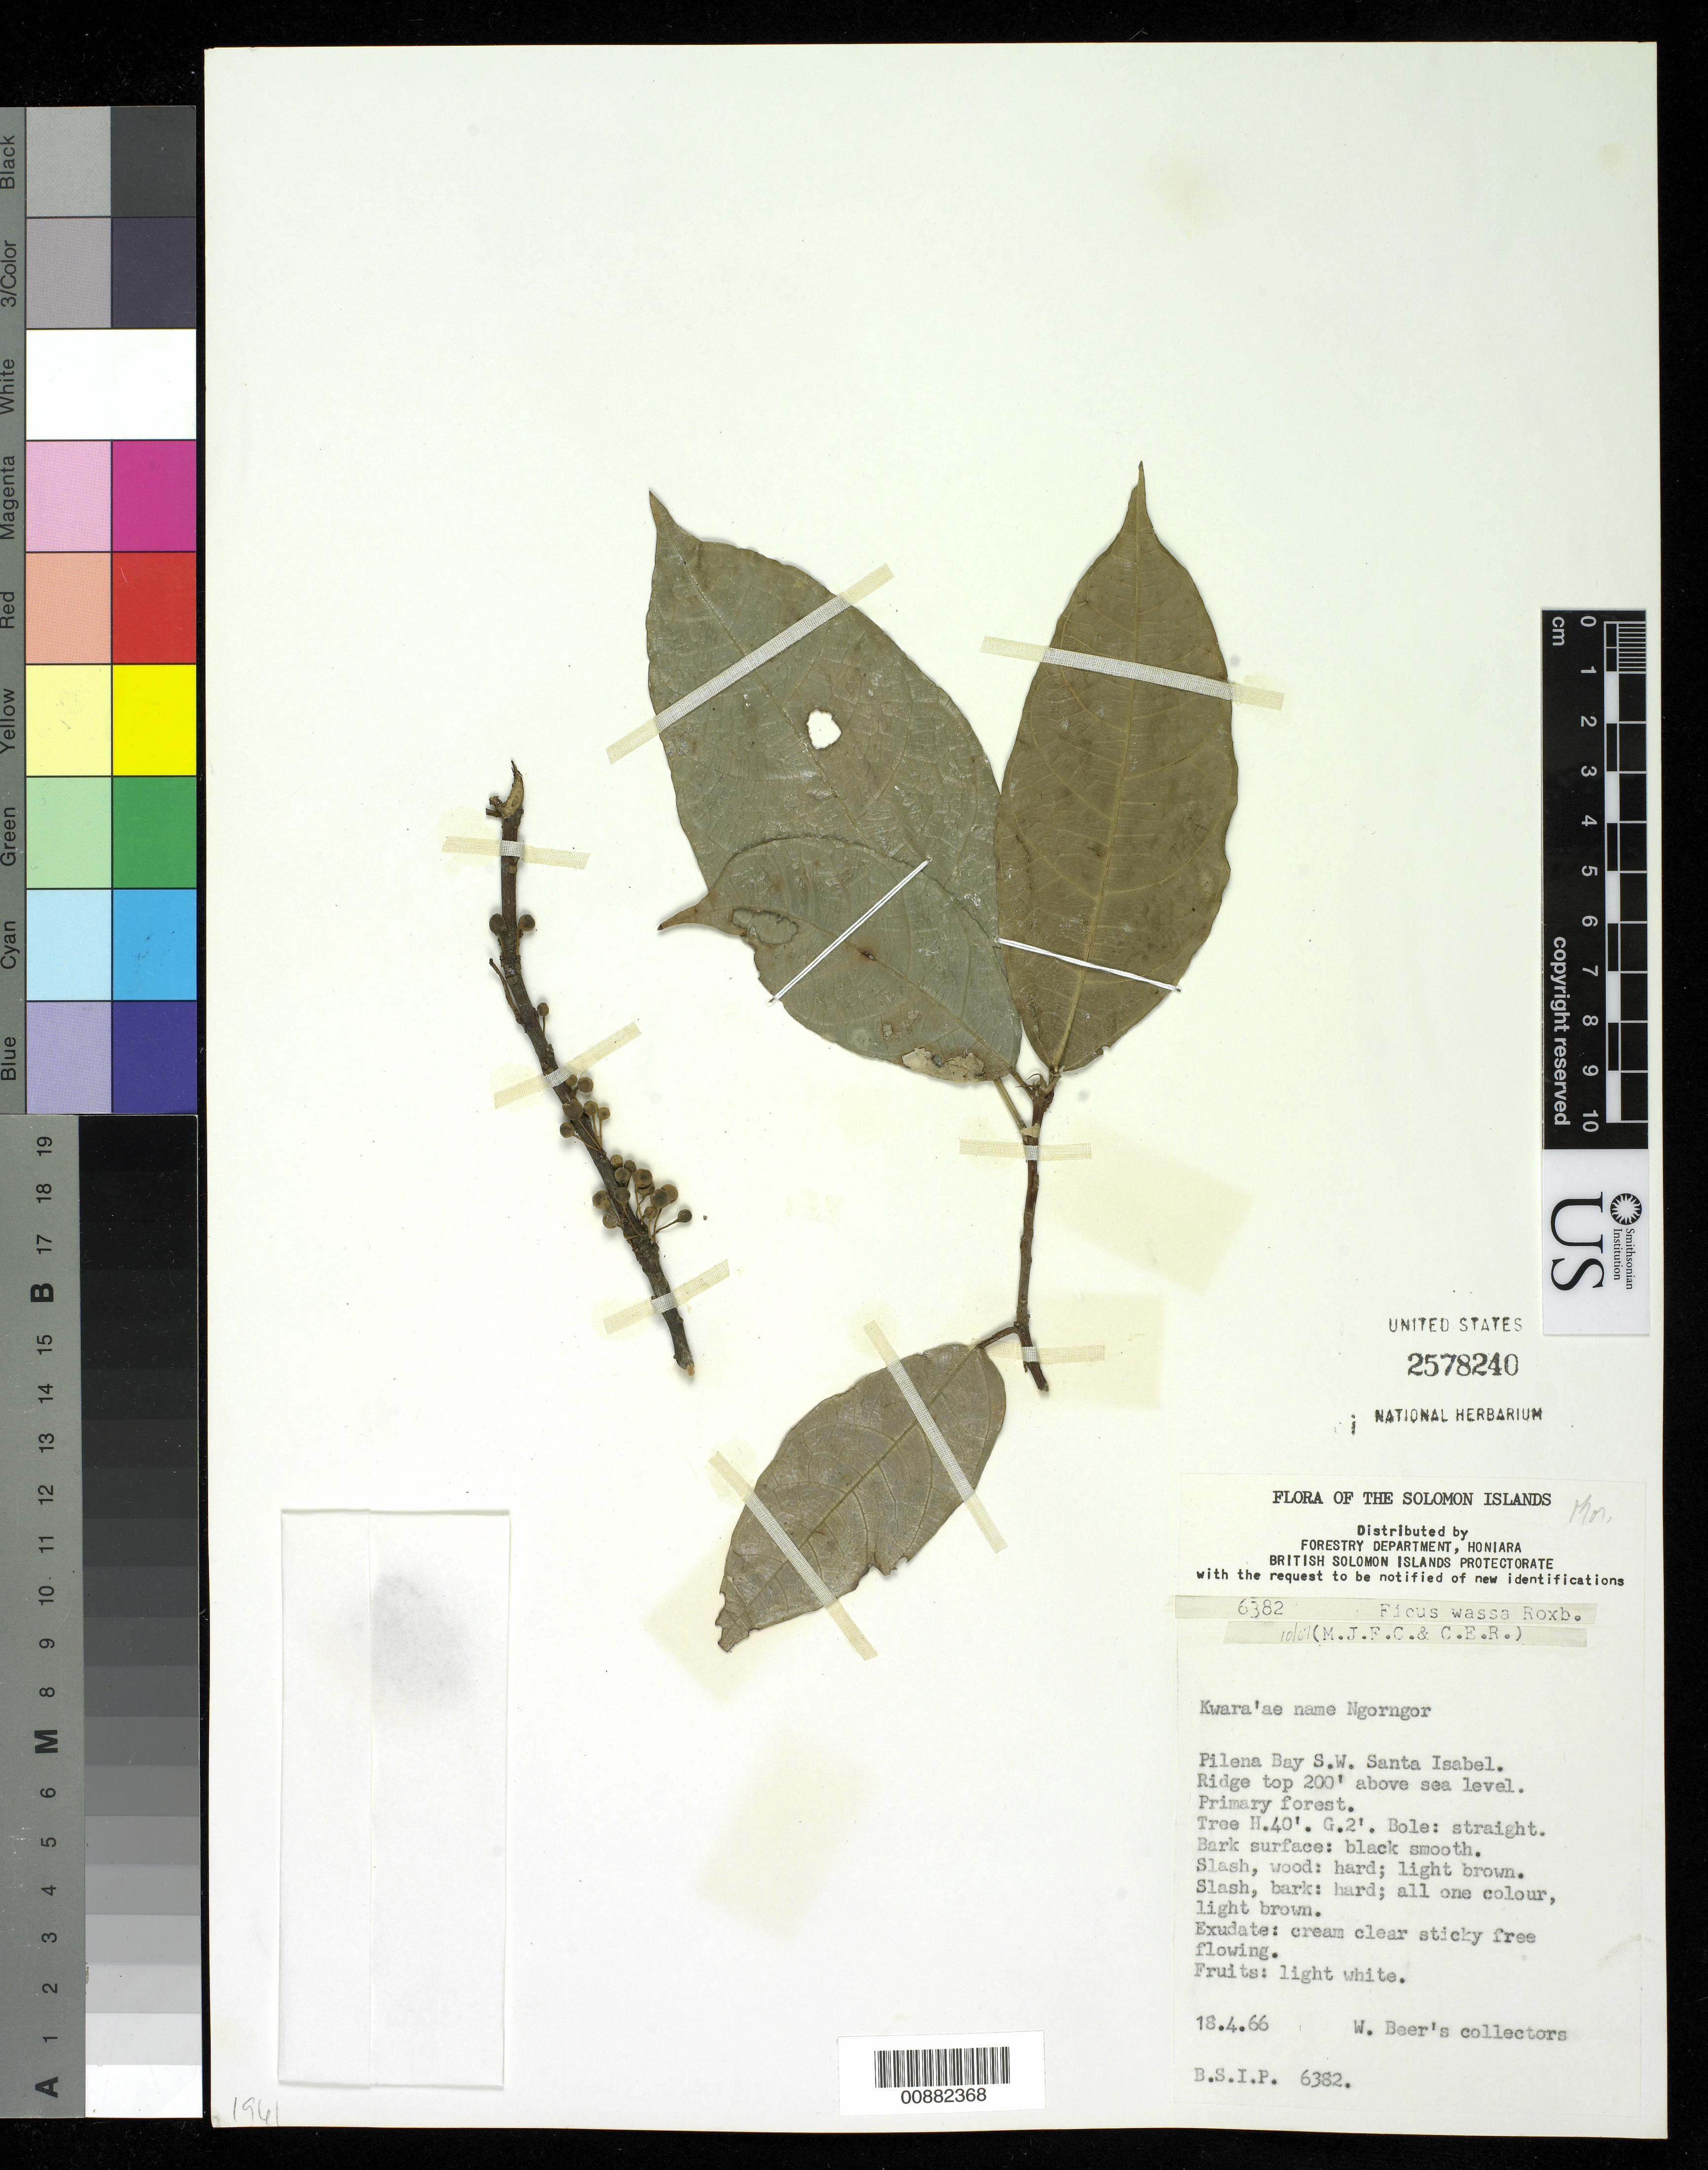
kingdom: Plantae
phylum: Tracheophyta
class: Magnoliopsida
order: Rosales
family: Moraceae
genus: Ficus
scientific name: Ficus wassa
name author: Roxb.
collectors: W. Beer's Collectors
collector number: BSIP 6382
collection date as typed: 18 Apr 1966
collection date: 1966-04-18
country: Solomon Islands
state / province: Isabel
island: Santa Isabel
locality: Pilena Bay SW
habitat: Ridge top, primary forest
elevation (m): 61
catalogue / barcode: US 2578240